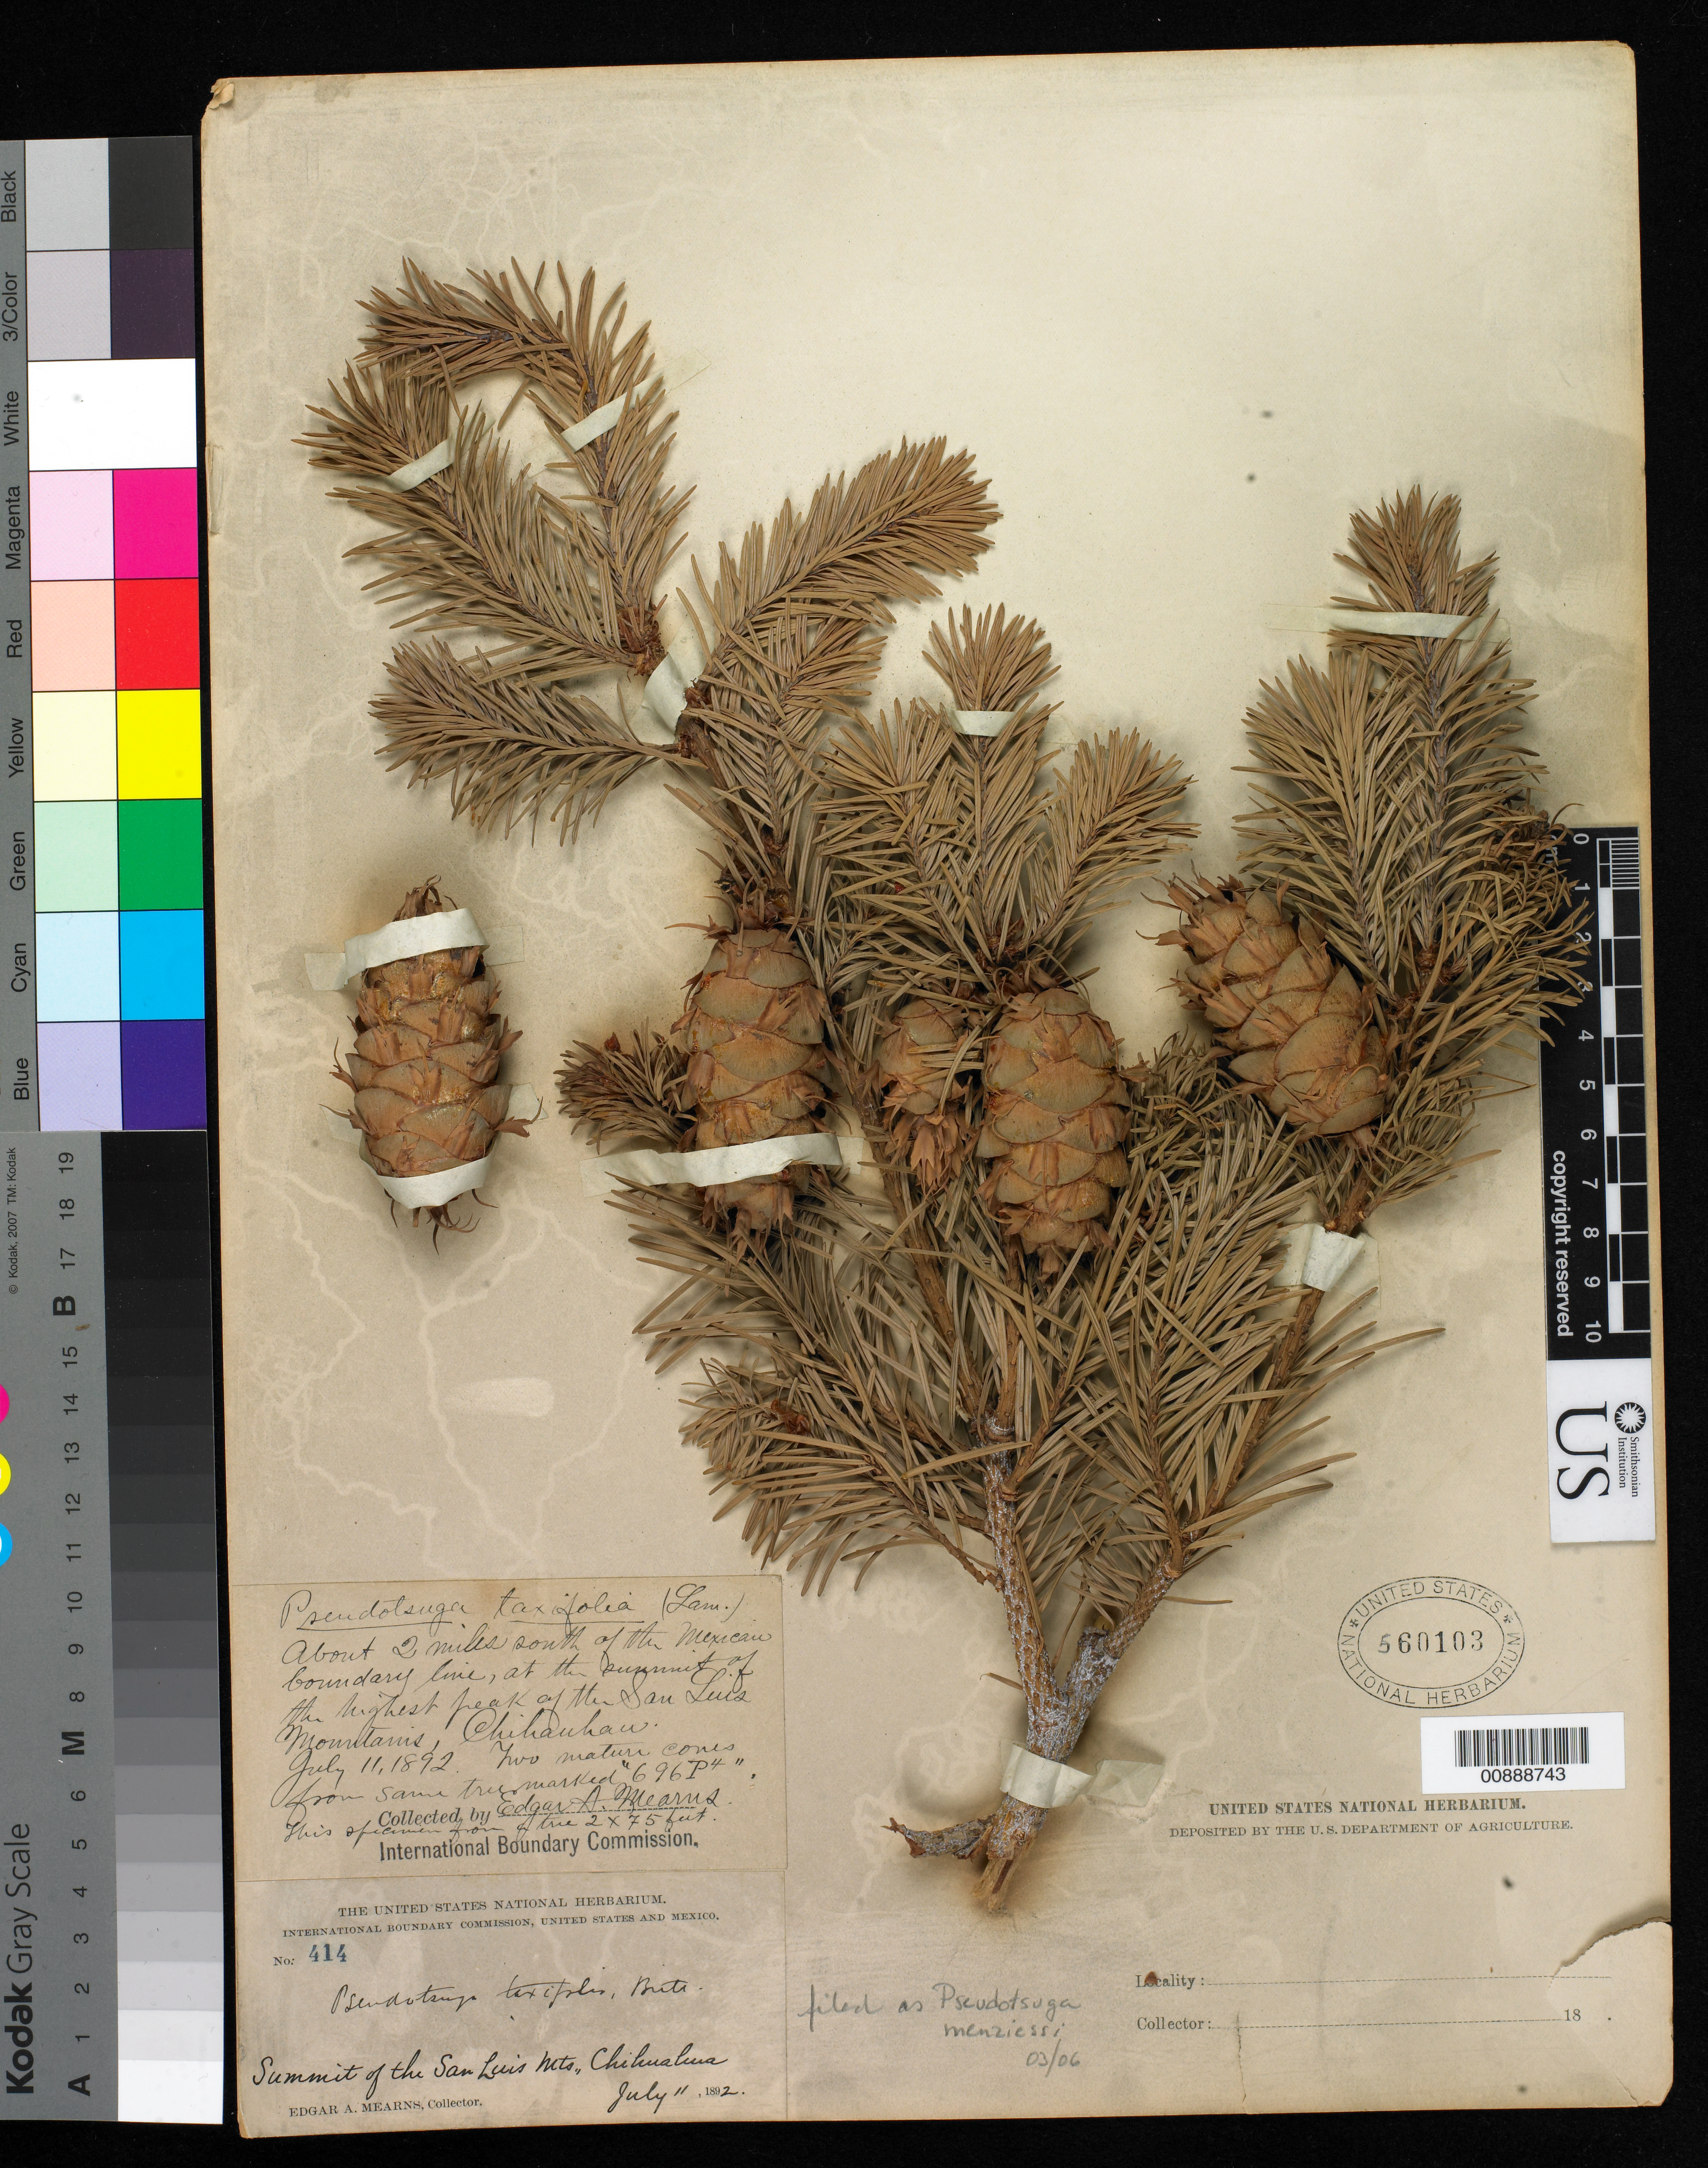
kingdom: Plantae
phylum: Tracheophyta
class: Pinopsida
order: Pinales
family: Pinaceae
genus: Pseudotsuga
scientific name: Pseudotsuga menziesii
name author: (Mirb.) Franco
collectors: E. A. Mearns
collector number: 414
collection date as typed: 11 Jul 1892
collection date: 1892-07-11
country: Mexico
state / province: Chihuahua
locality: Summit of the San Luis Mts., Chihuahua. About 2 miles south of the Mexican Boundary Line.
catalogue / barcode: US 560103